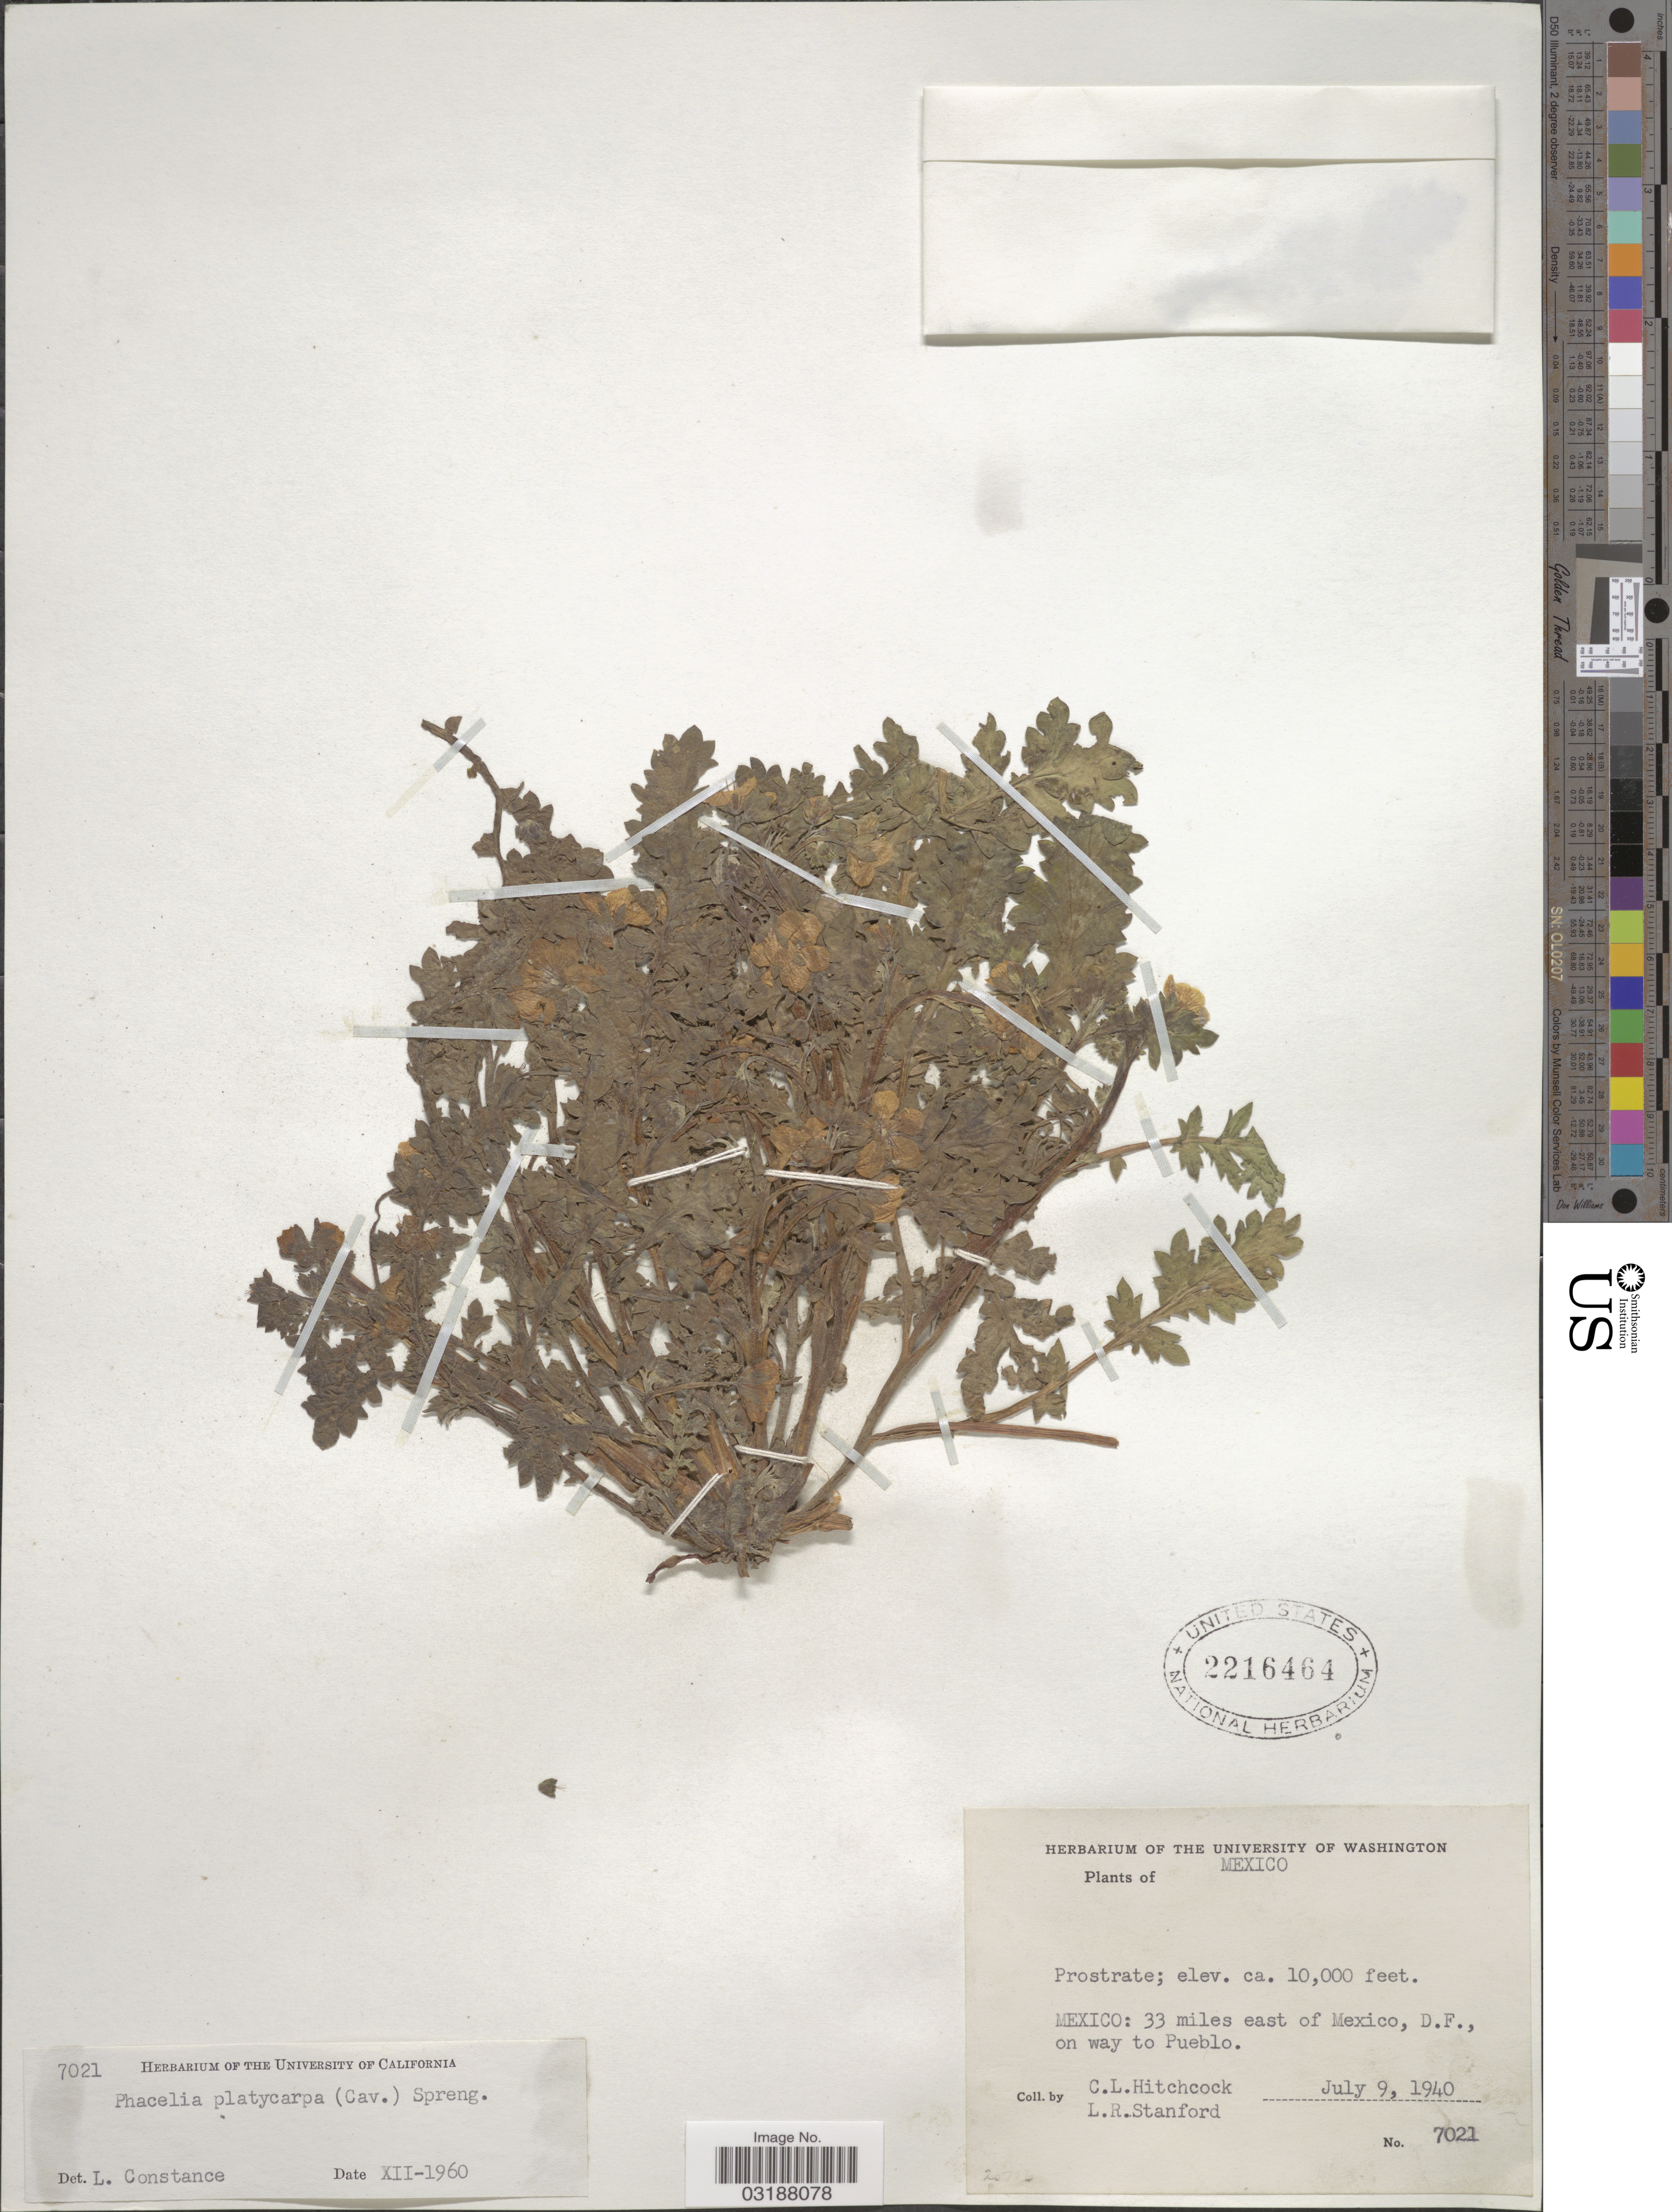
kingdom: Plantae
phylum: Tracheophyta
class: Magnoliopsida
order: Boraginales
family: Hydrophyllaceae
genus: Phacelia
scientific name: Phacelia platycarpa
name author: (Cav.) Spreng.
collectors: C. L. Hitchcock & L. R. Stanford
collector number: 7021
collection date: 1940-07-09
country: Mexico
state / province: Distrito Federal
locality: Mexico: 33 miles est of Mexico, D.F. on way to Pueblo.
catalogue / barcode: US 2216464